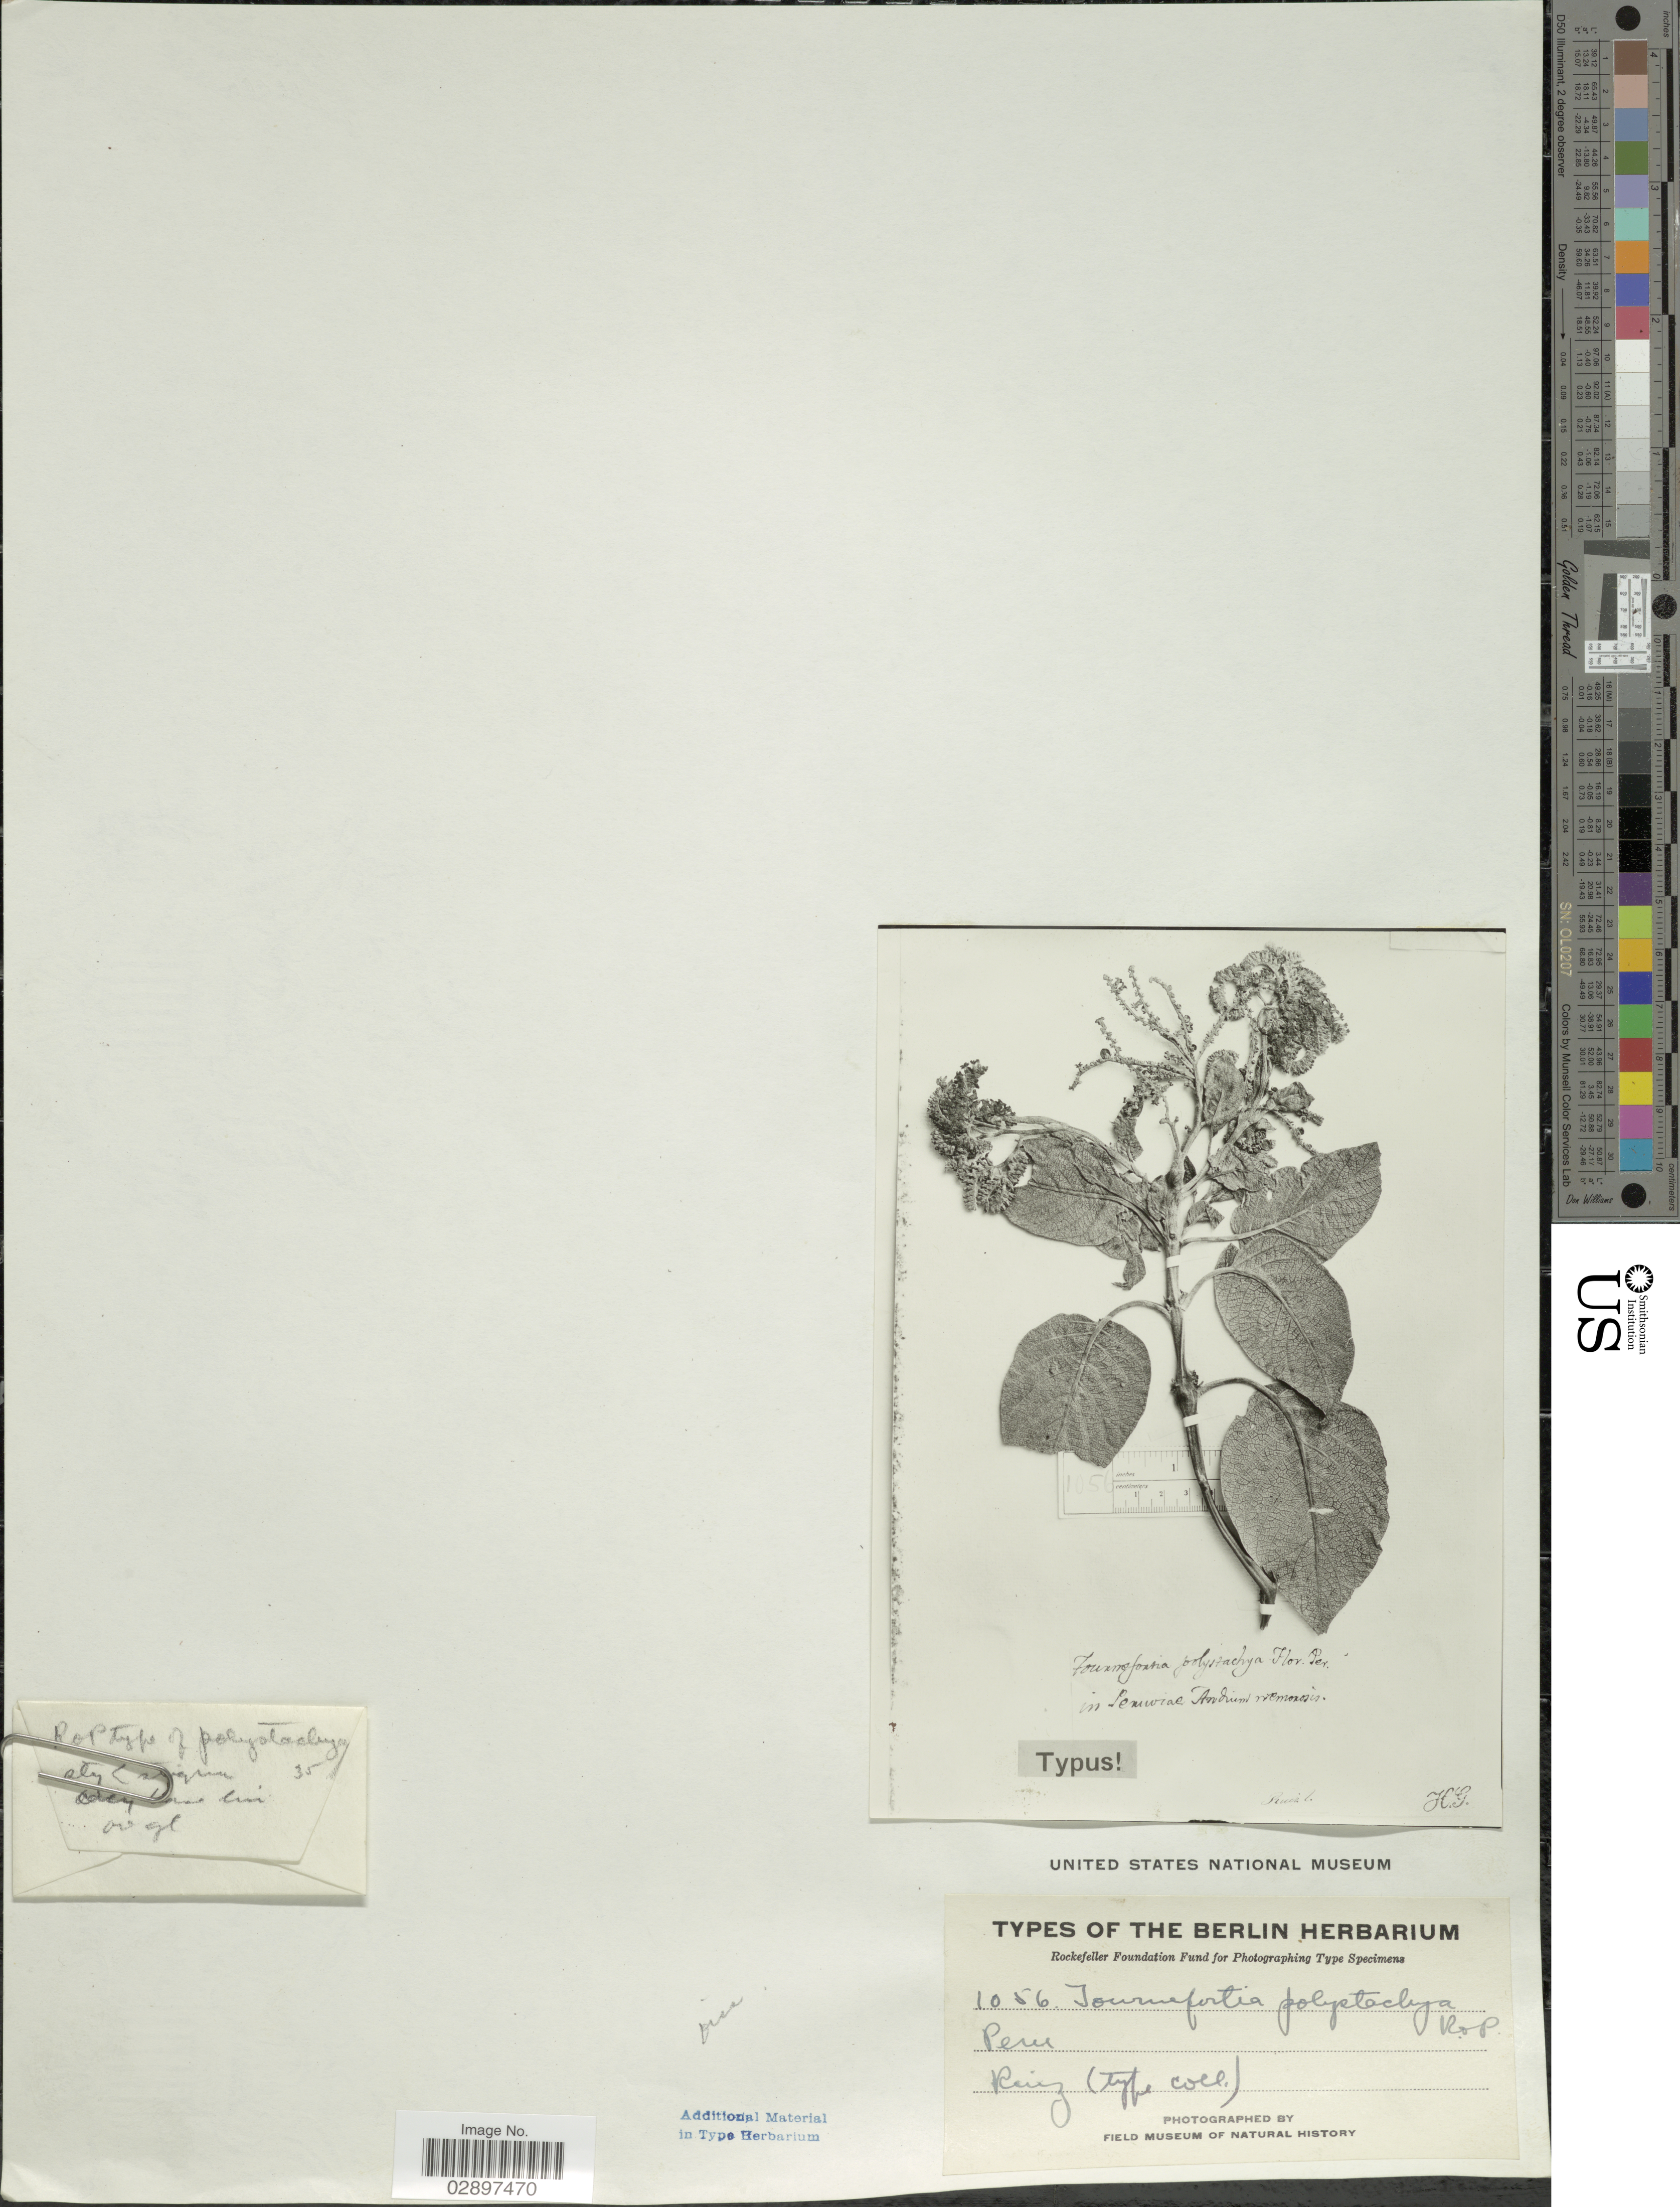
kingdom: Plantae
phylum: Tracheophyta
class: Magnoliopsida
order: Boraginales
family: Heliotropiaceae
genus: Tournefortia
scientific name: Tournefortia polystachya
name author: Ruiz & Pav.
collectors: Ruiz, --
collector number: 1056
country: Peru